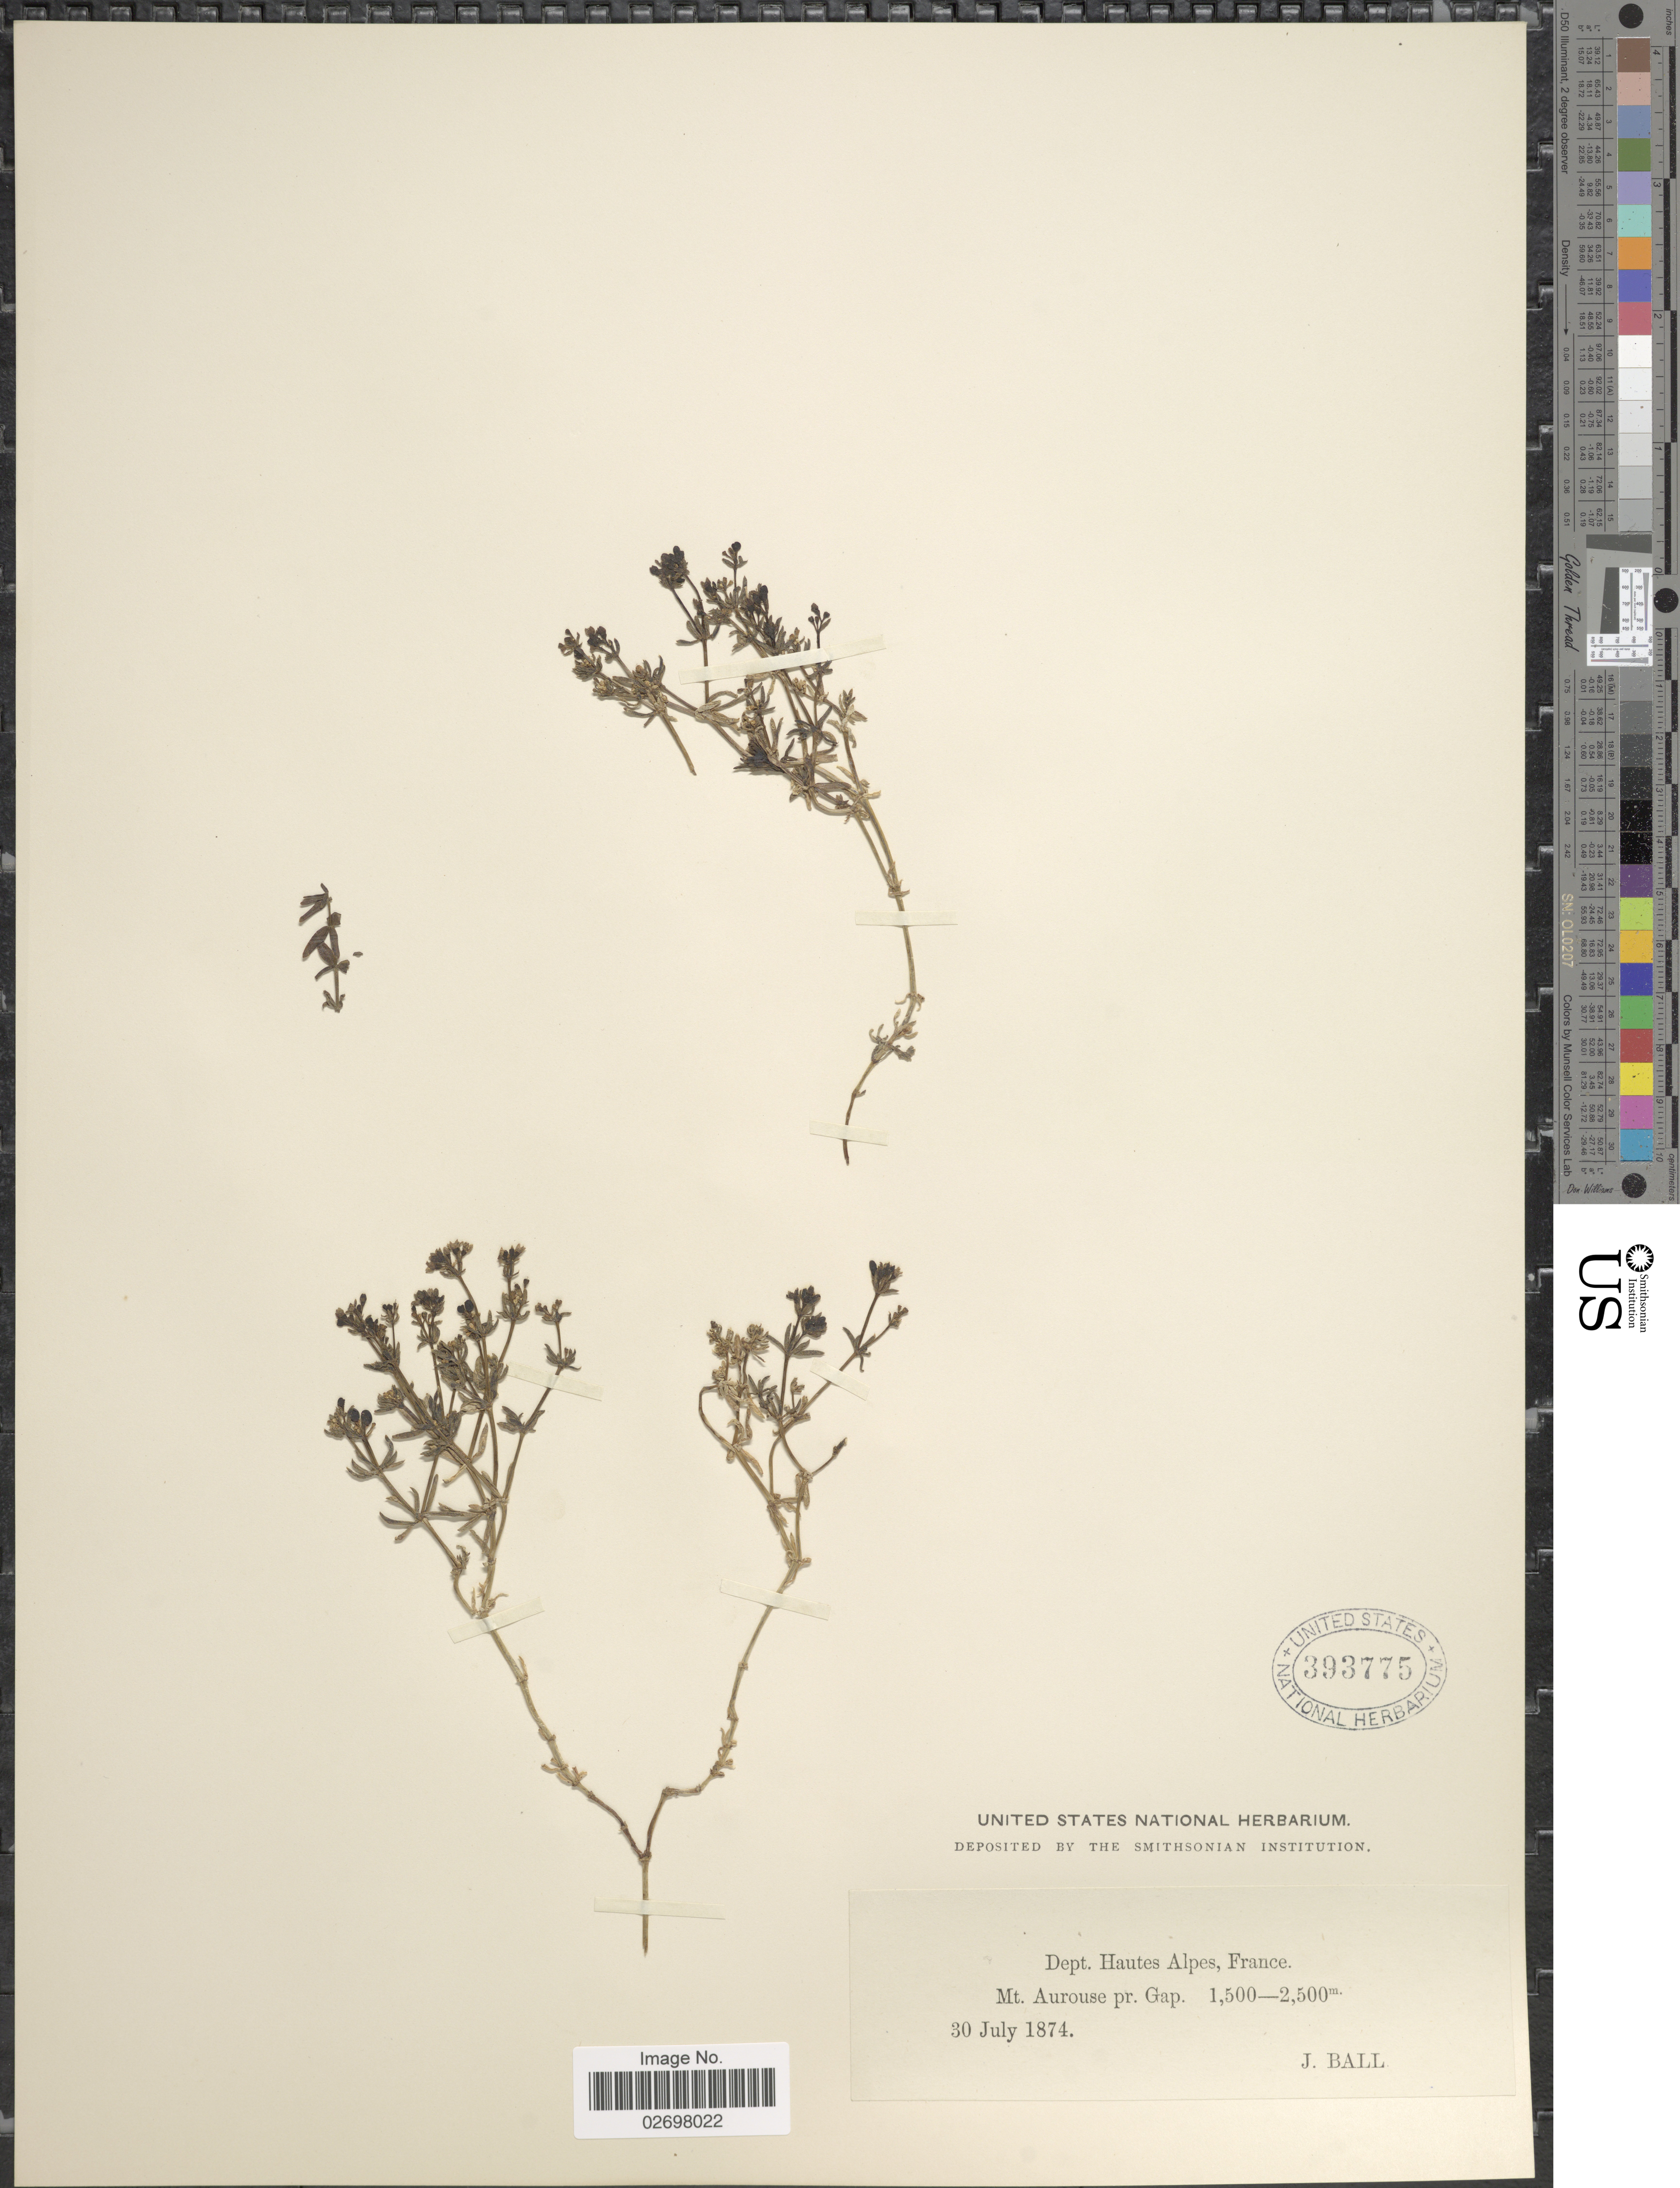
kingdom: Plantae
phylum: Tracheophyta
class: Magnoliopsida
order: Gentianales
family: Rubiaceae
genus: Galium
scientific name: Galium sp.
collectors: J. Ball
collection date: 1874-07-30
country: France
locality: Dept. Hautes Alpes, France, Mt. Aurouse pr. Gap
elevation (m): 1500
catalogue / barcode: US 393775